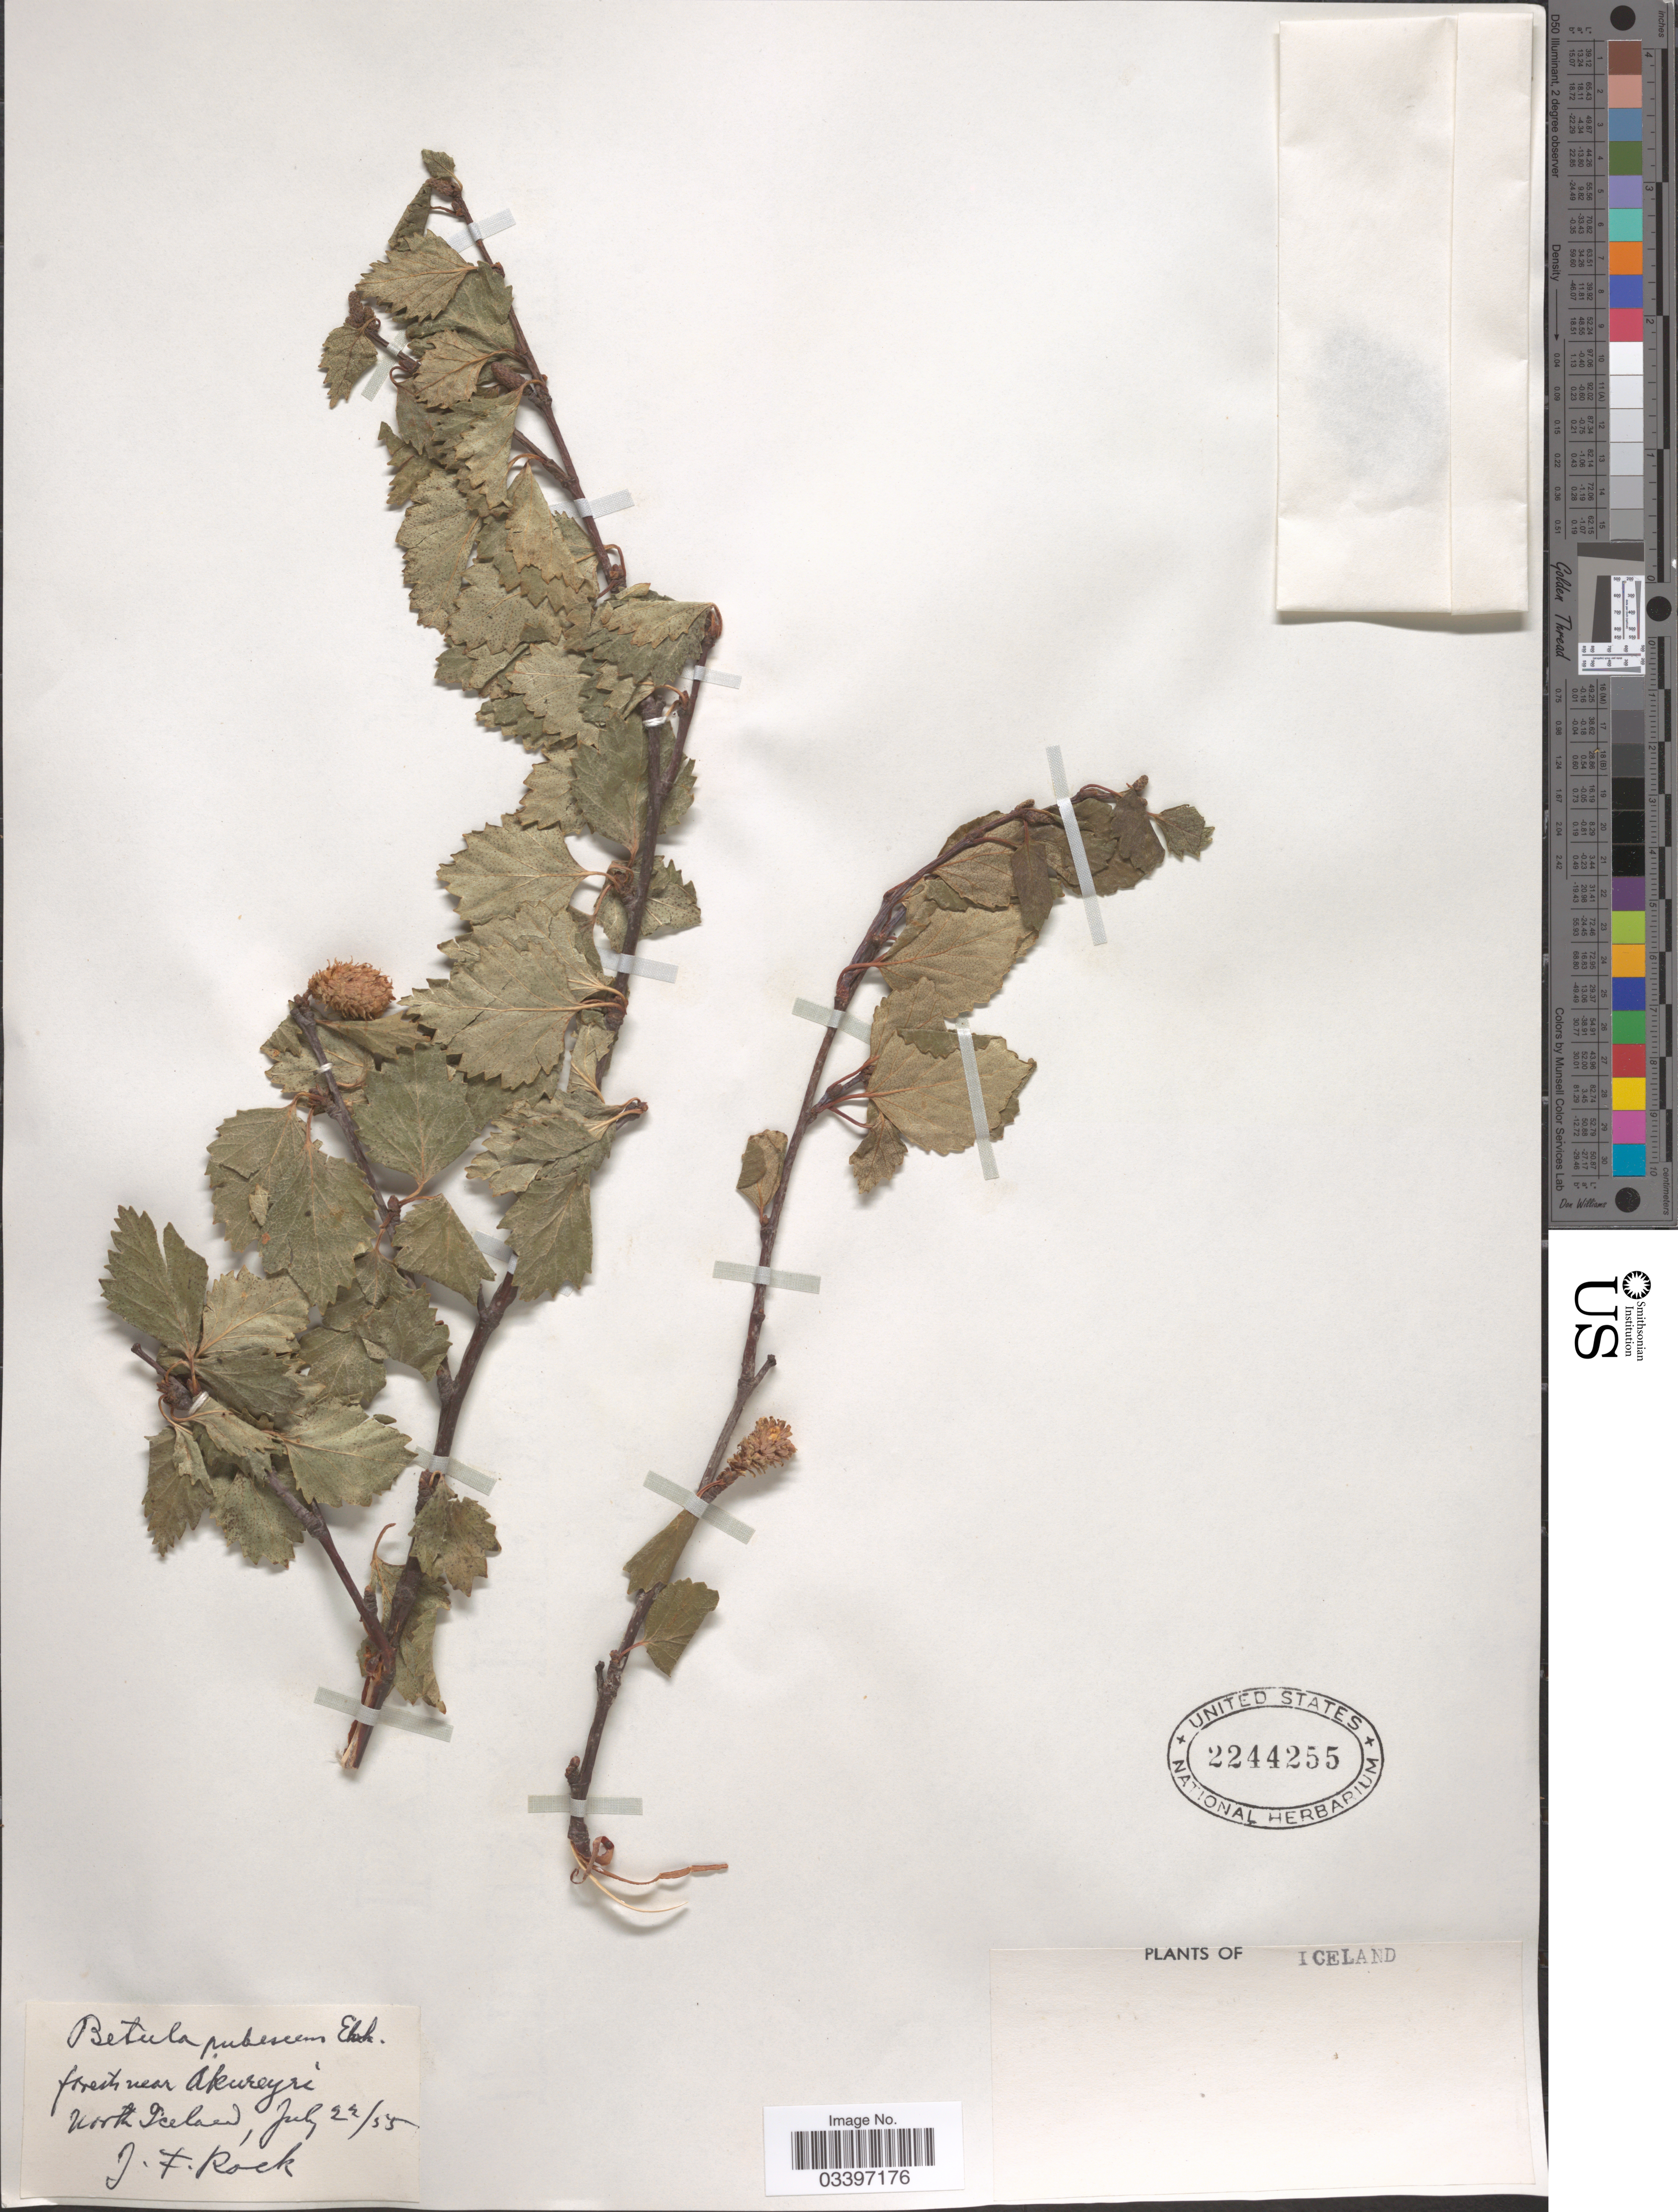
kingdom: Plantae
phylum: Tracheophyta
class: Magnoliopsida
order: Fagales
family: Betulaceae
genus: Betula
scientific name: Betula pubescens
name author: Ehrh.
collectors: J. Rock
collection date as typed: Transcribed d/m/y: 22/7/55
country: Iceland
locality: Forests near Akureyri north Iceland.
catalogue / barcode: US 2244255